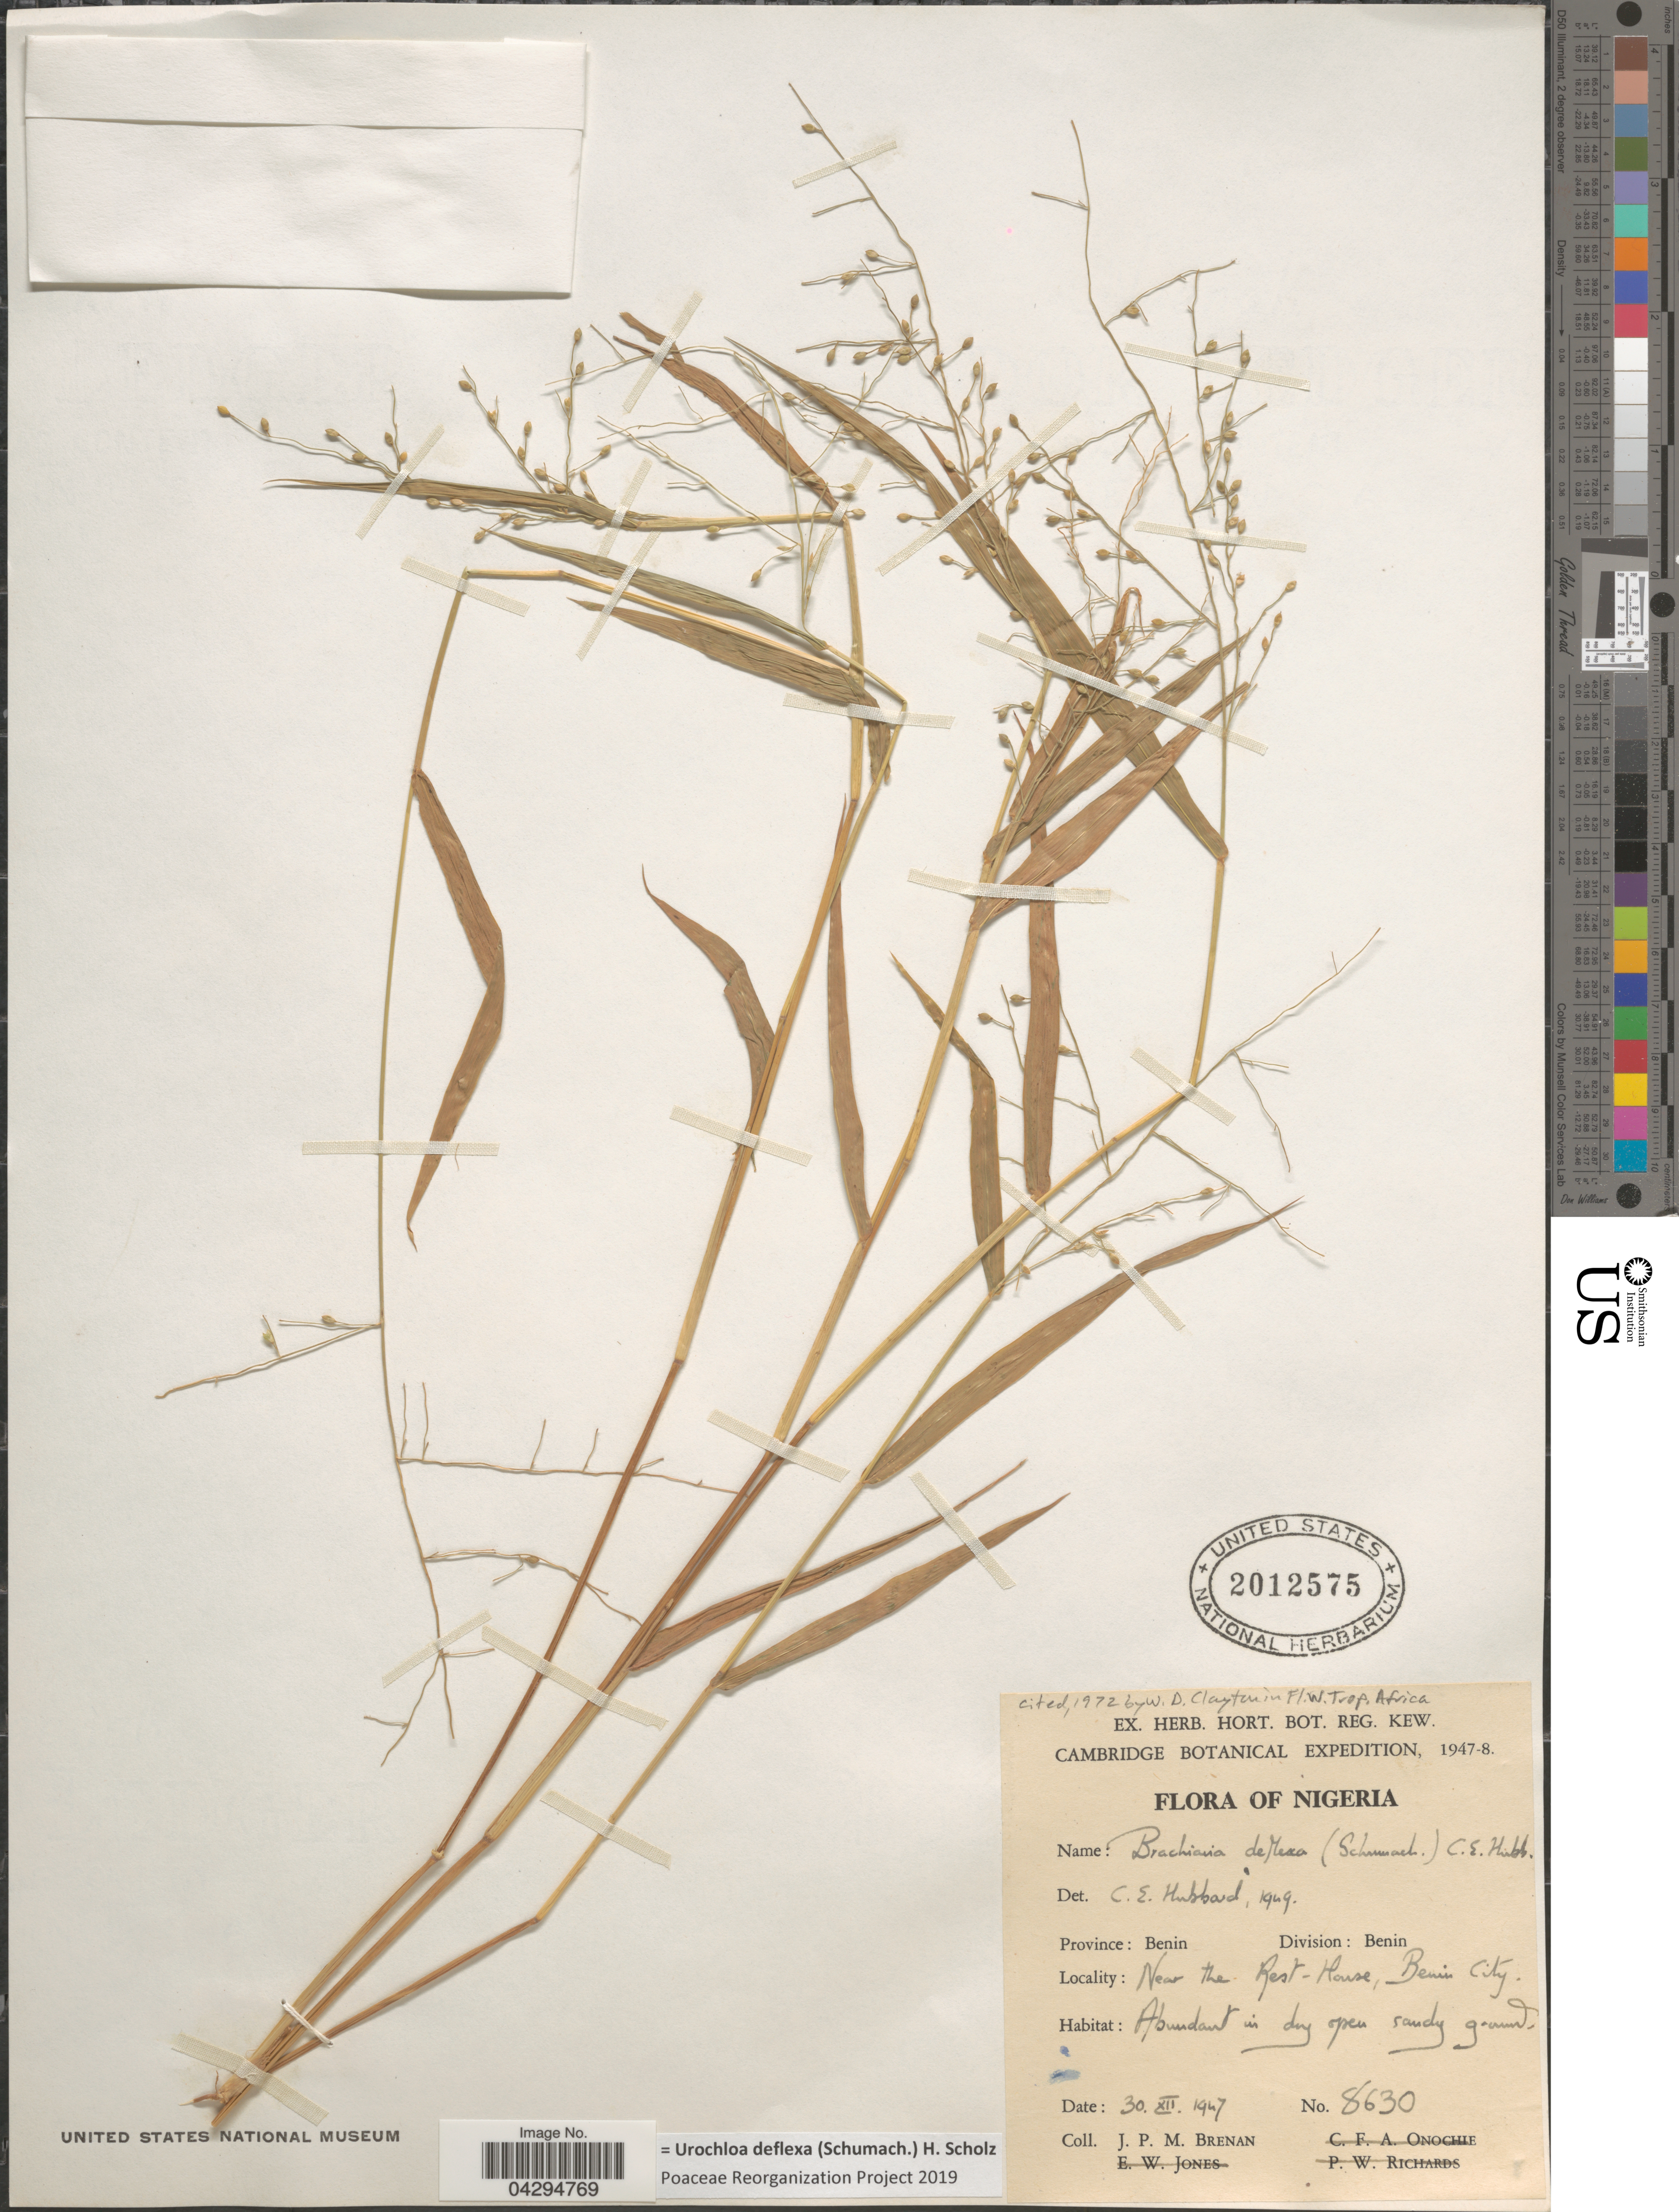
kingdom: Plantae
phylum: Tracheophyta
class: Liliopsida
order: Poales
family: Poaceae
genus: Urochloa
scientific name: Urochloa deflexa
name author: (Schumach.) H. Scholz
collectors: J. Brenan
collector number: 8630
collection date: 1947-12-30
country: Nigeria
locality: Province: Benin. Division: Benin. Near the Rest-House, Benin City. Cambridge Botanical Expedition, 1947-8.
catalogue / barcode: US 2012575